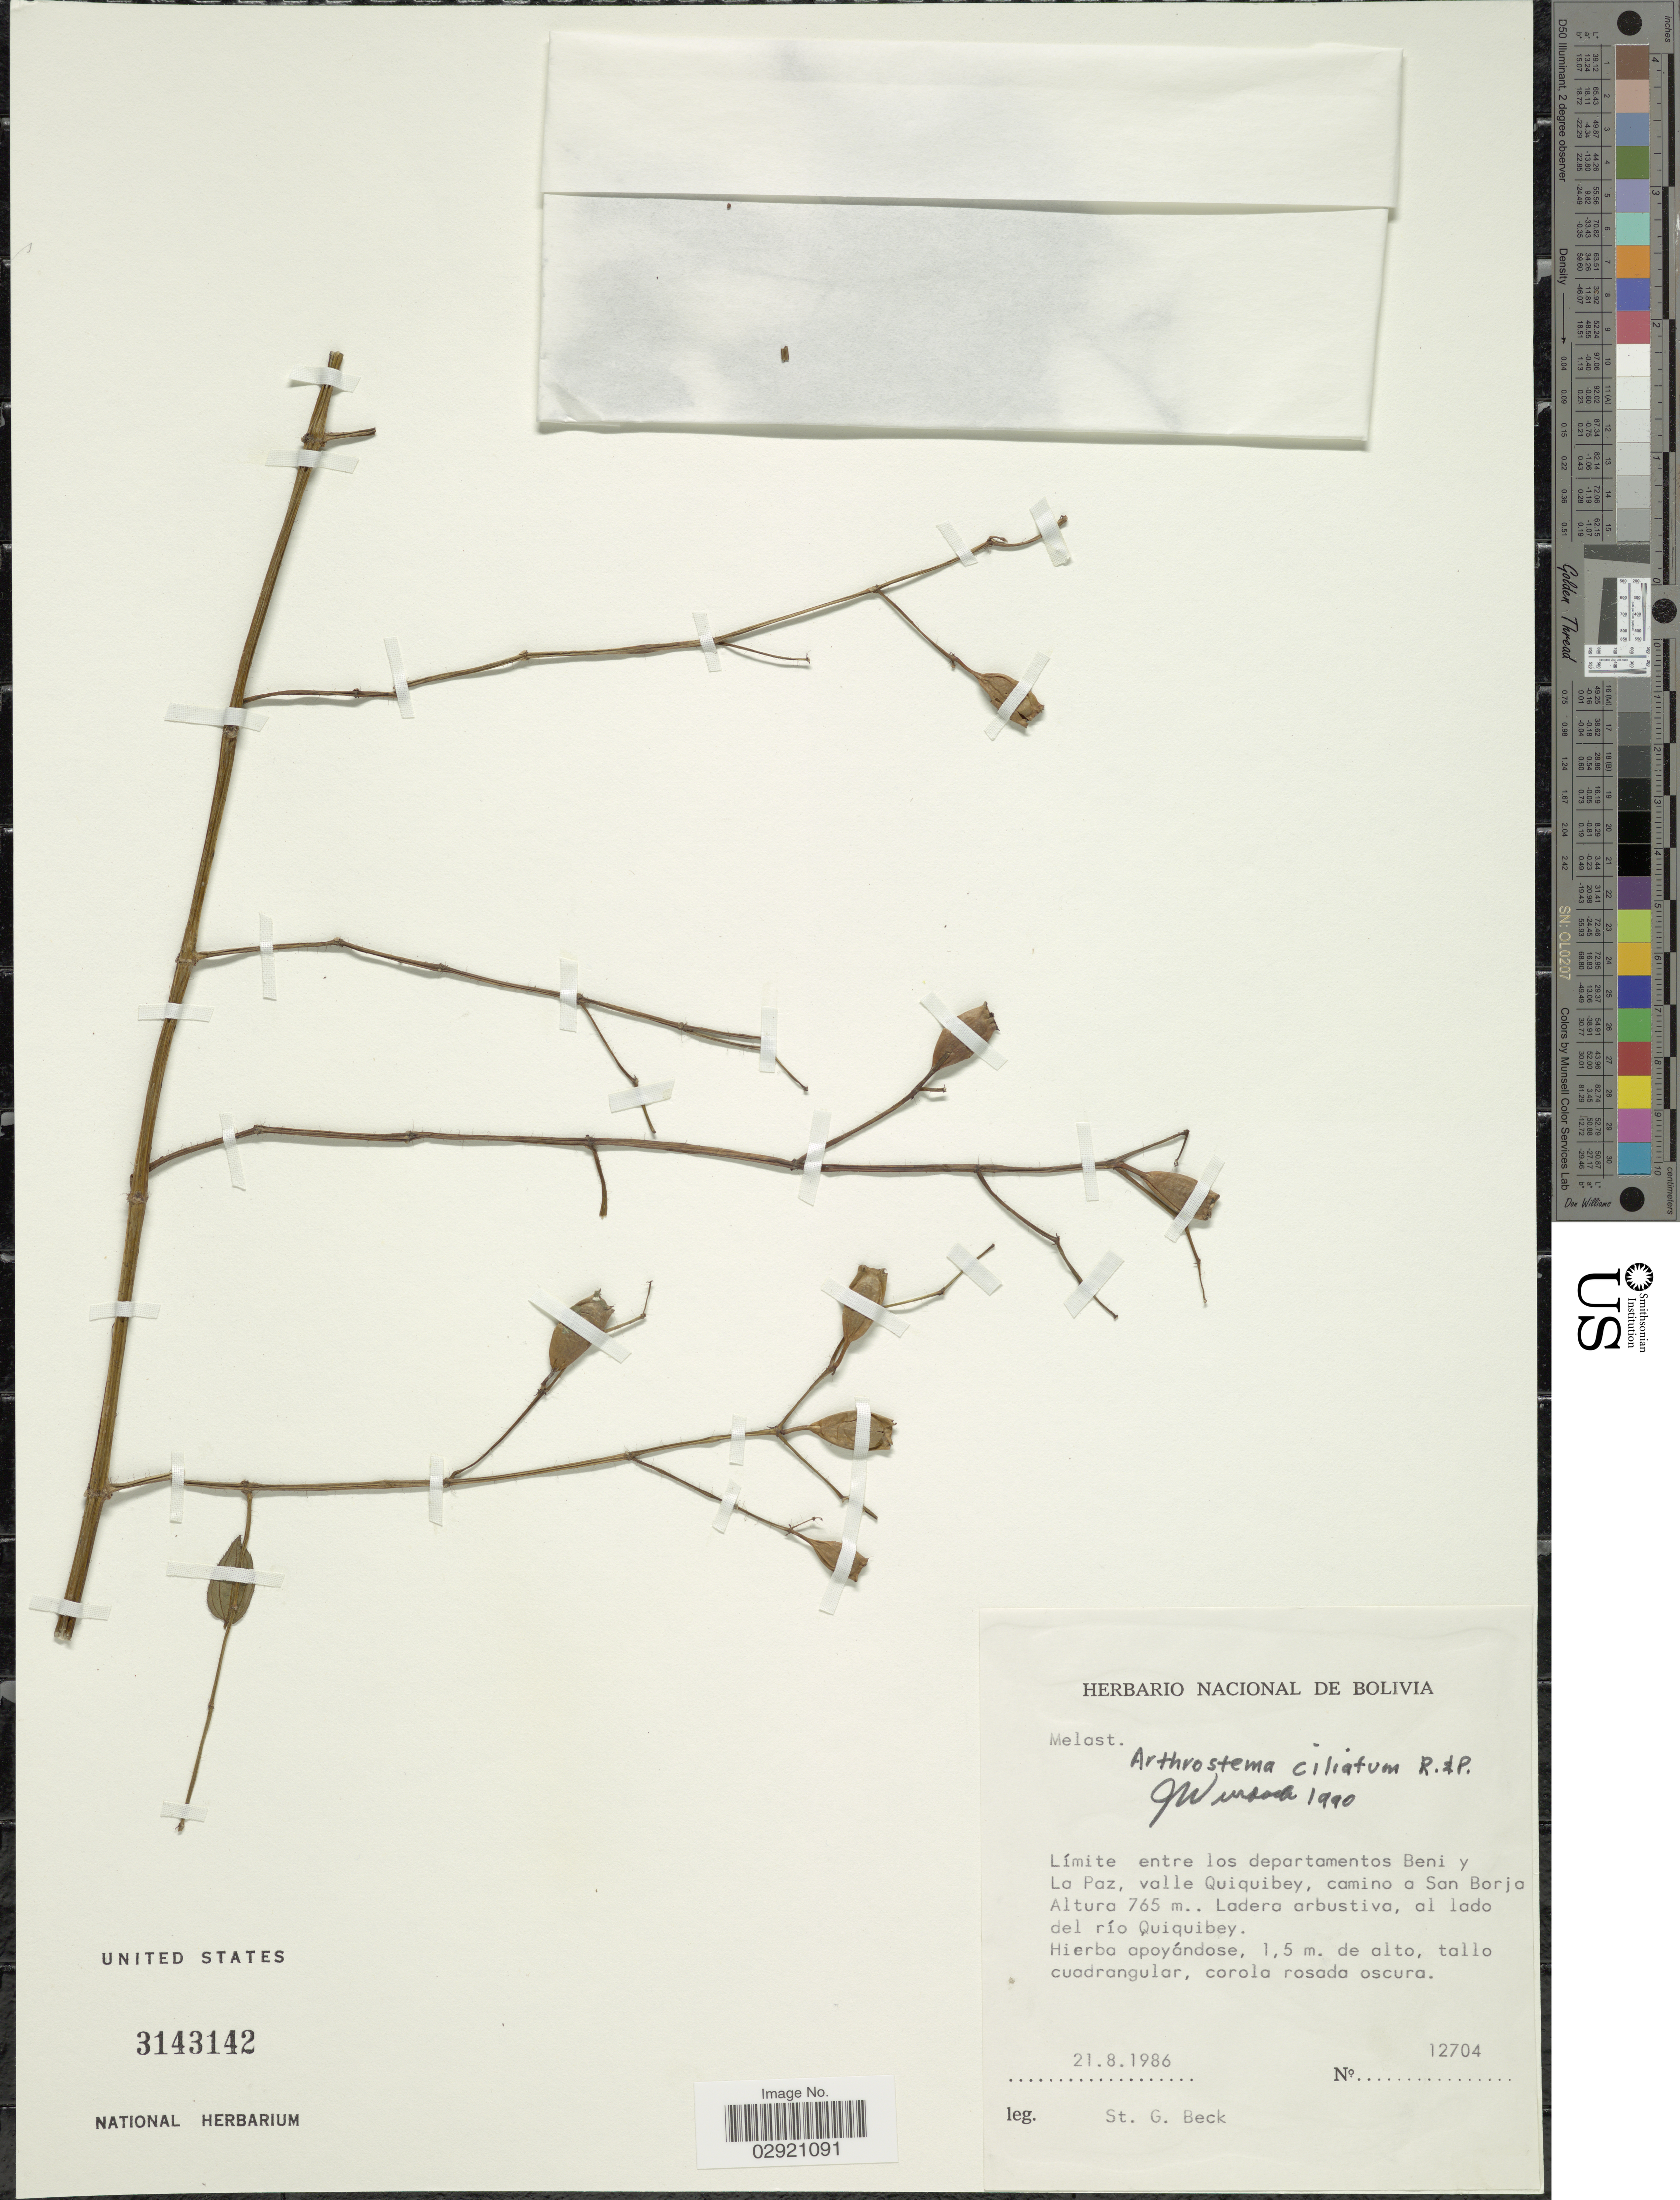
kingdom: Plantae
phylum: Tracheophyta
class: Magnoliopsida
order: Myrtales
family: Melastomataceae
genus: Arthrostemma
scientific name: Arthrostemma ciliatum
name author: Pav. ex D. Don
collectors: S. G. Beck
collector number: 12704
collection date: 1986-08-21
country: Bolivia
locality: Límite entre los departamentos Beni y La Paz, valle Quiquibey, camino a San Borja. Al lado río Quiquibey.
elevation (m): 765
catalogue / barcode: US 3143142